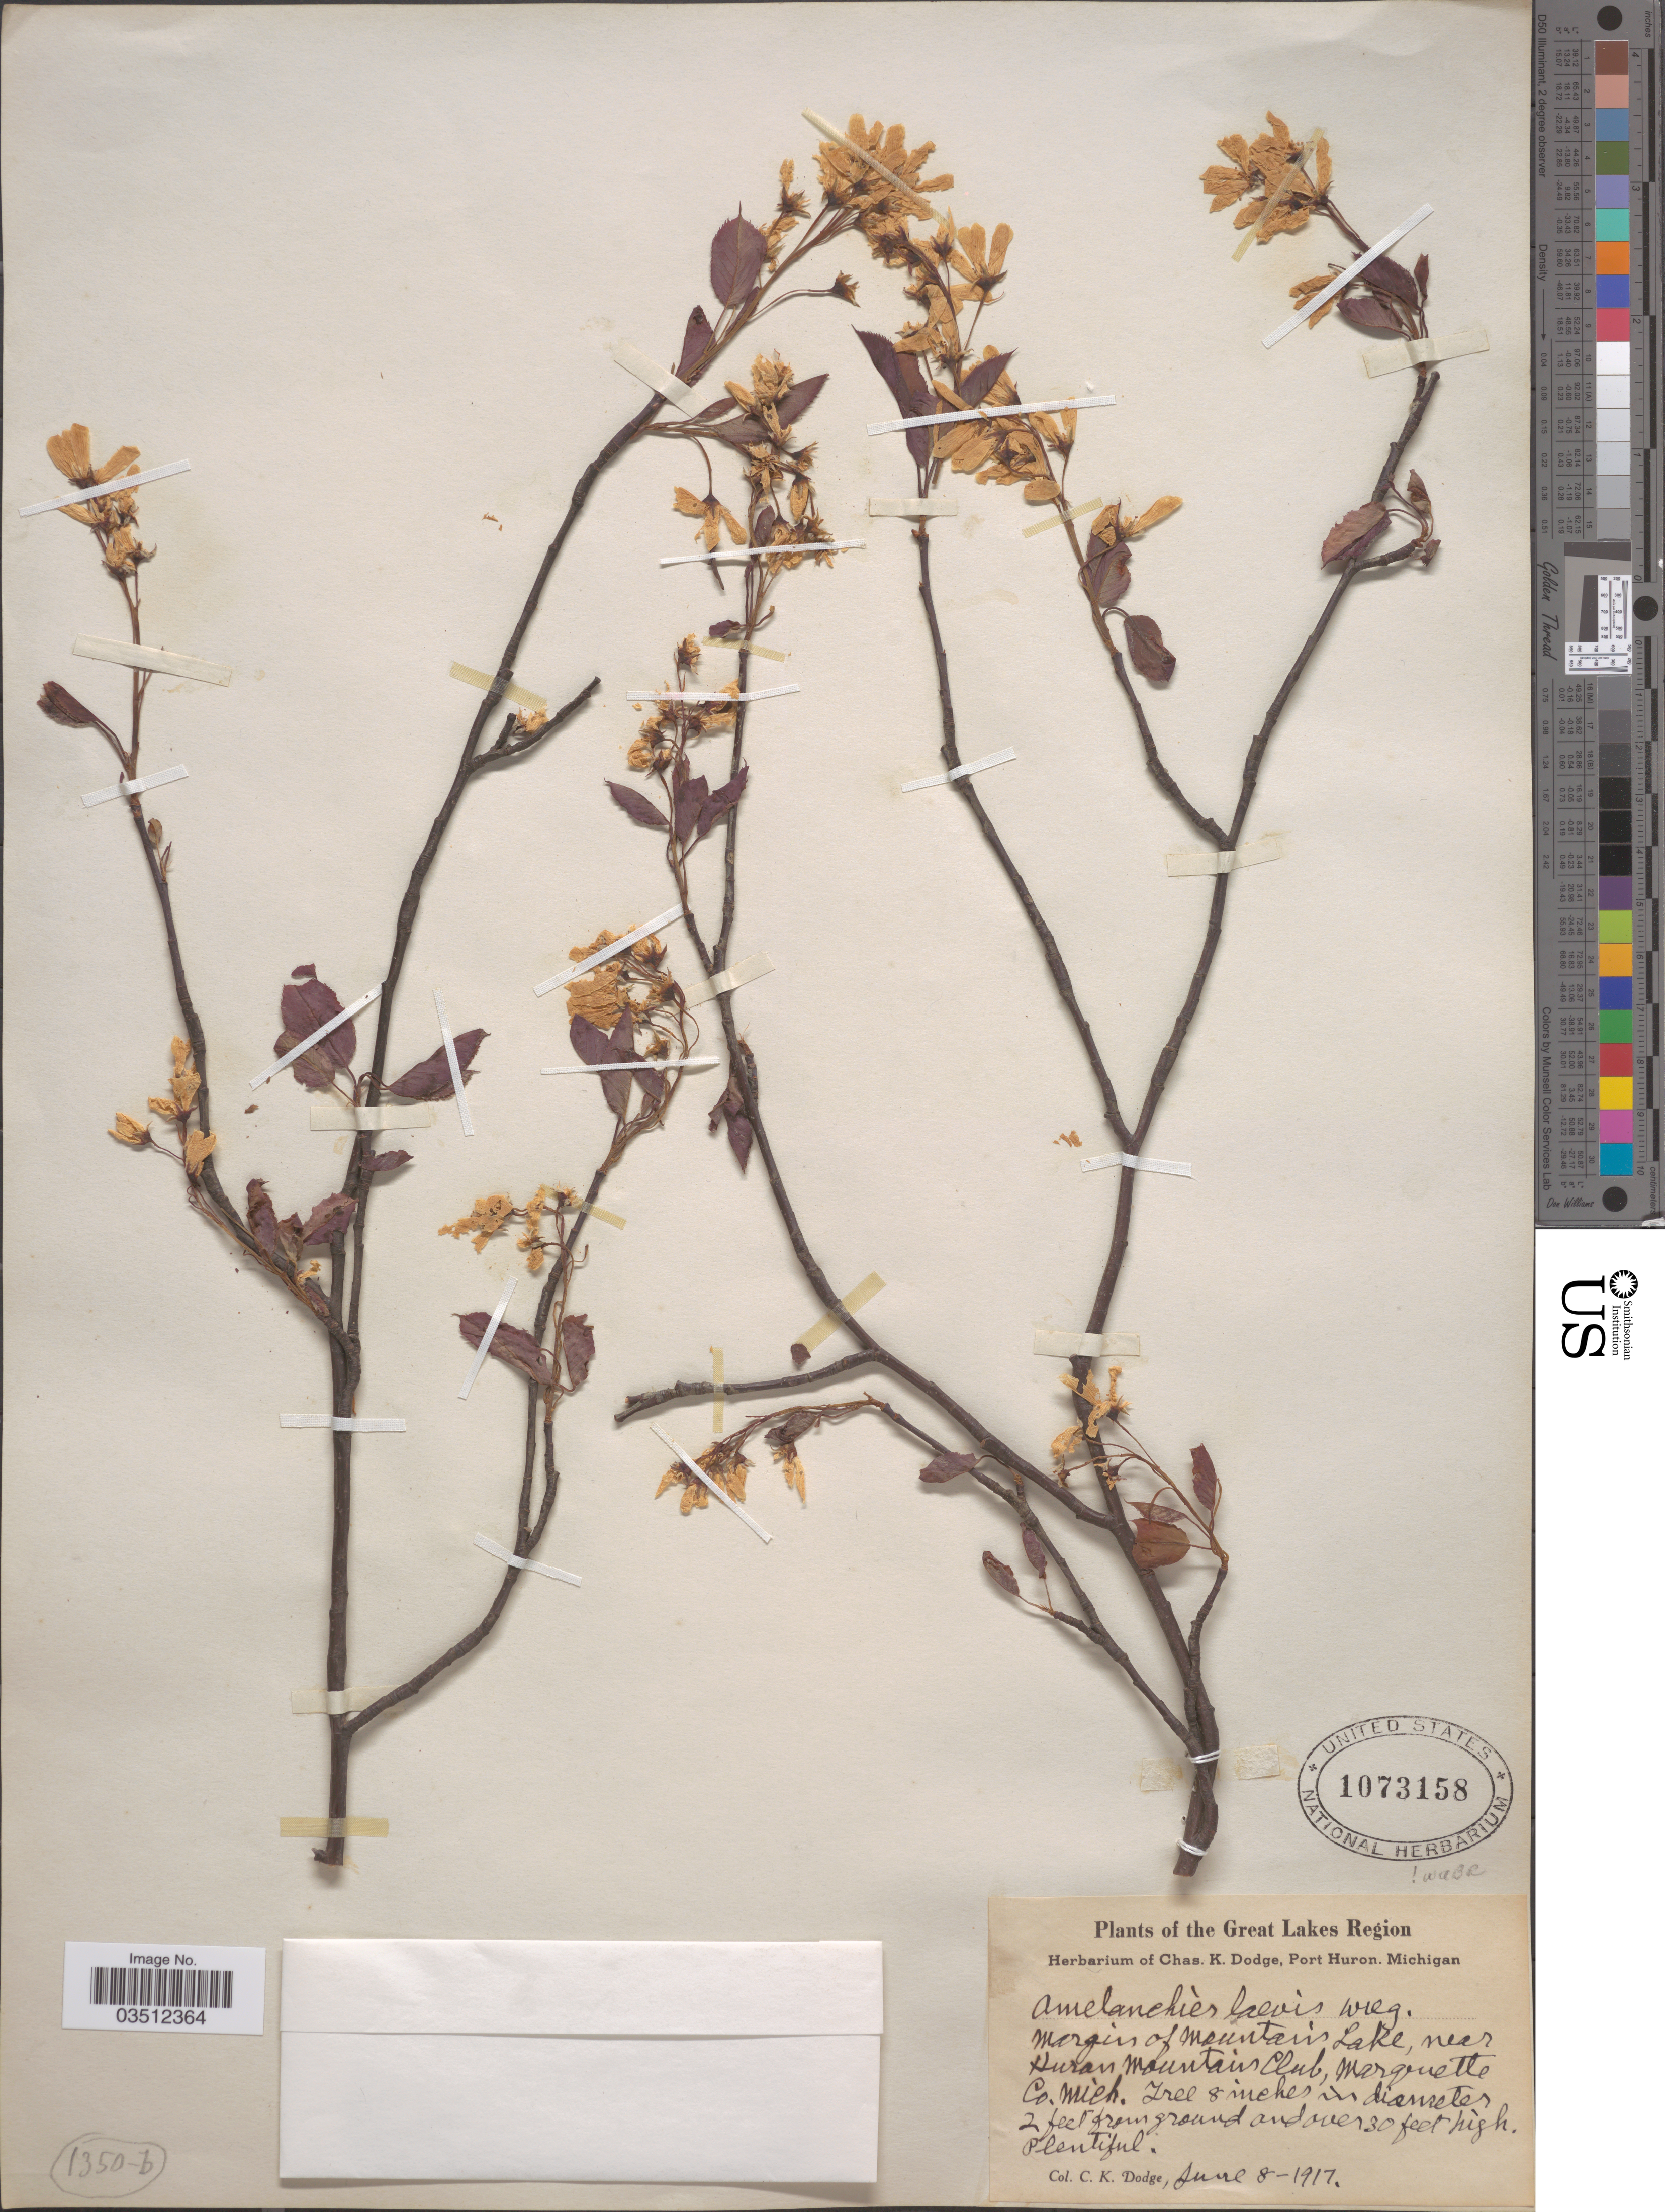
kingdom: Plantae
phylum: Tracheophyta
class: Magnoliopsida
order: Rosales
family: Rosaceae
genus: Amelanchier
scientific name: Amelanchier laevis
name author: Wiegand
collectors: C. Dodge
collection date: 1917-06-08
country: United States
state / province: Michigan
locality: Great Lakes Region. Margin of Mountains Lake, near Huron Mountains Club, Marquette Co.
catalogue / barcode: US 1073158